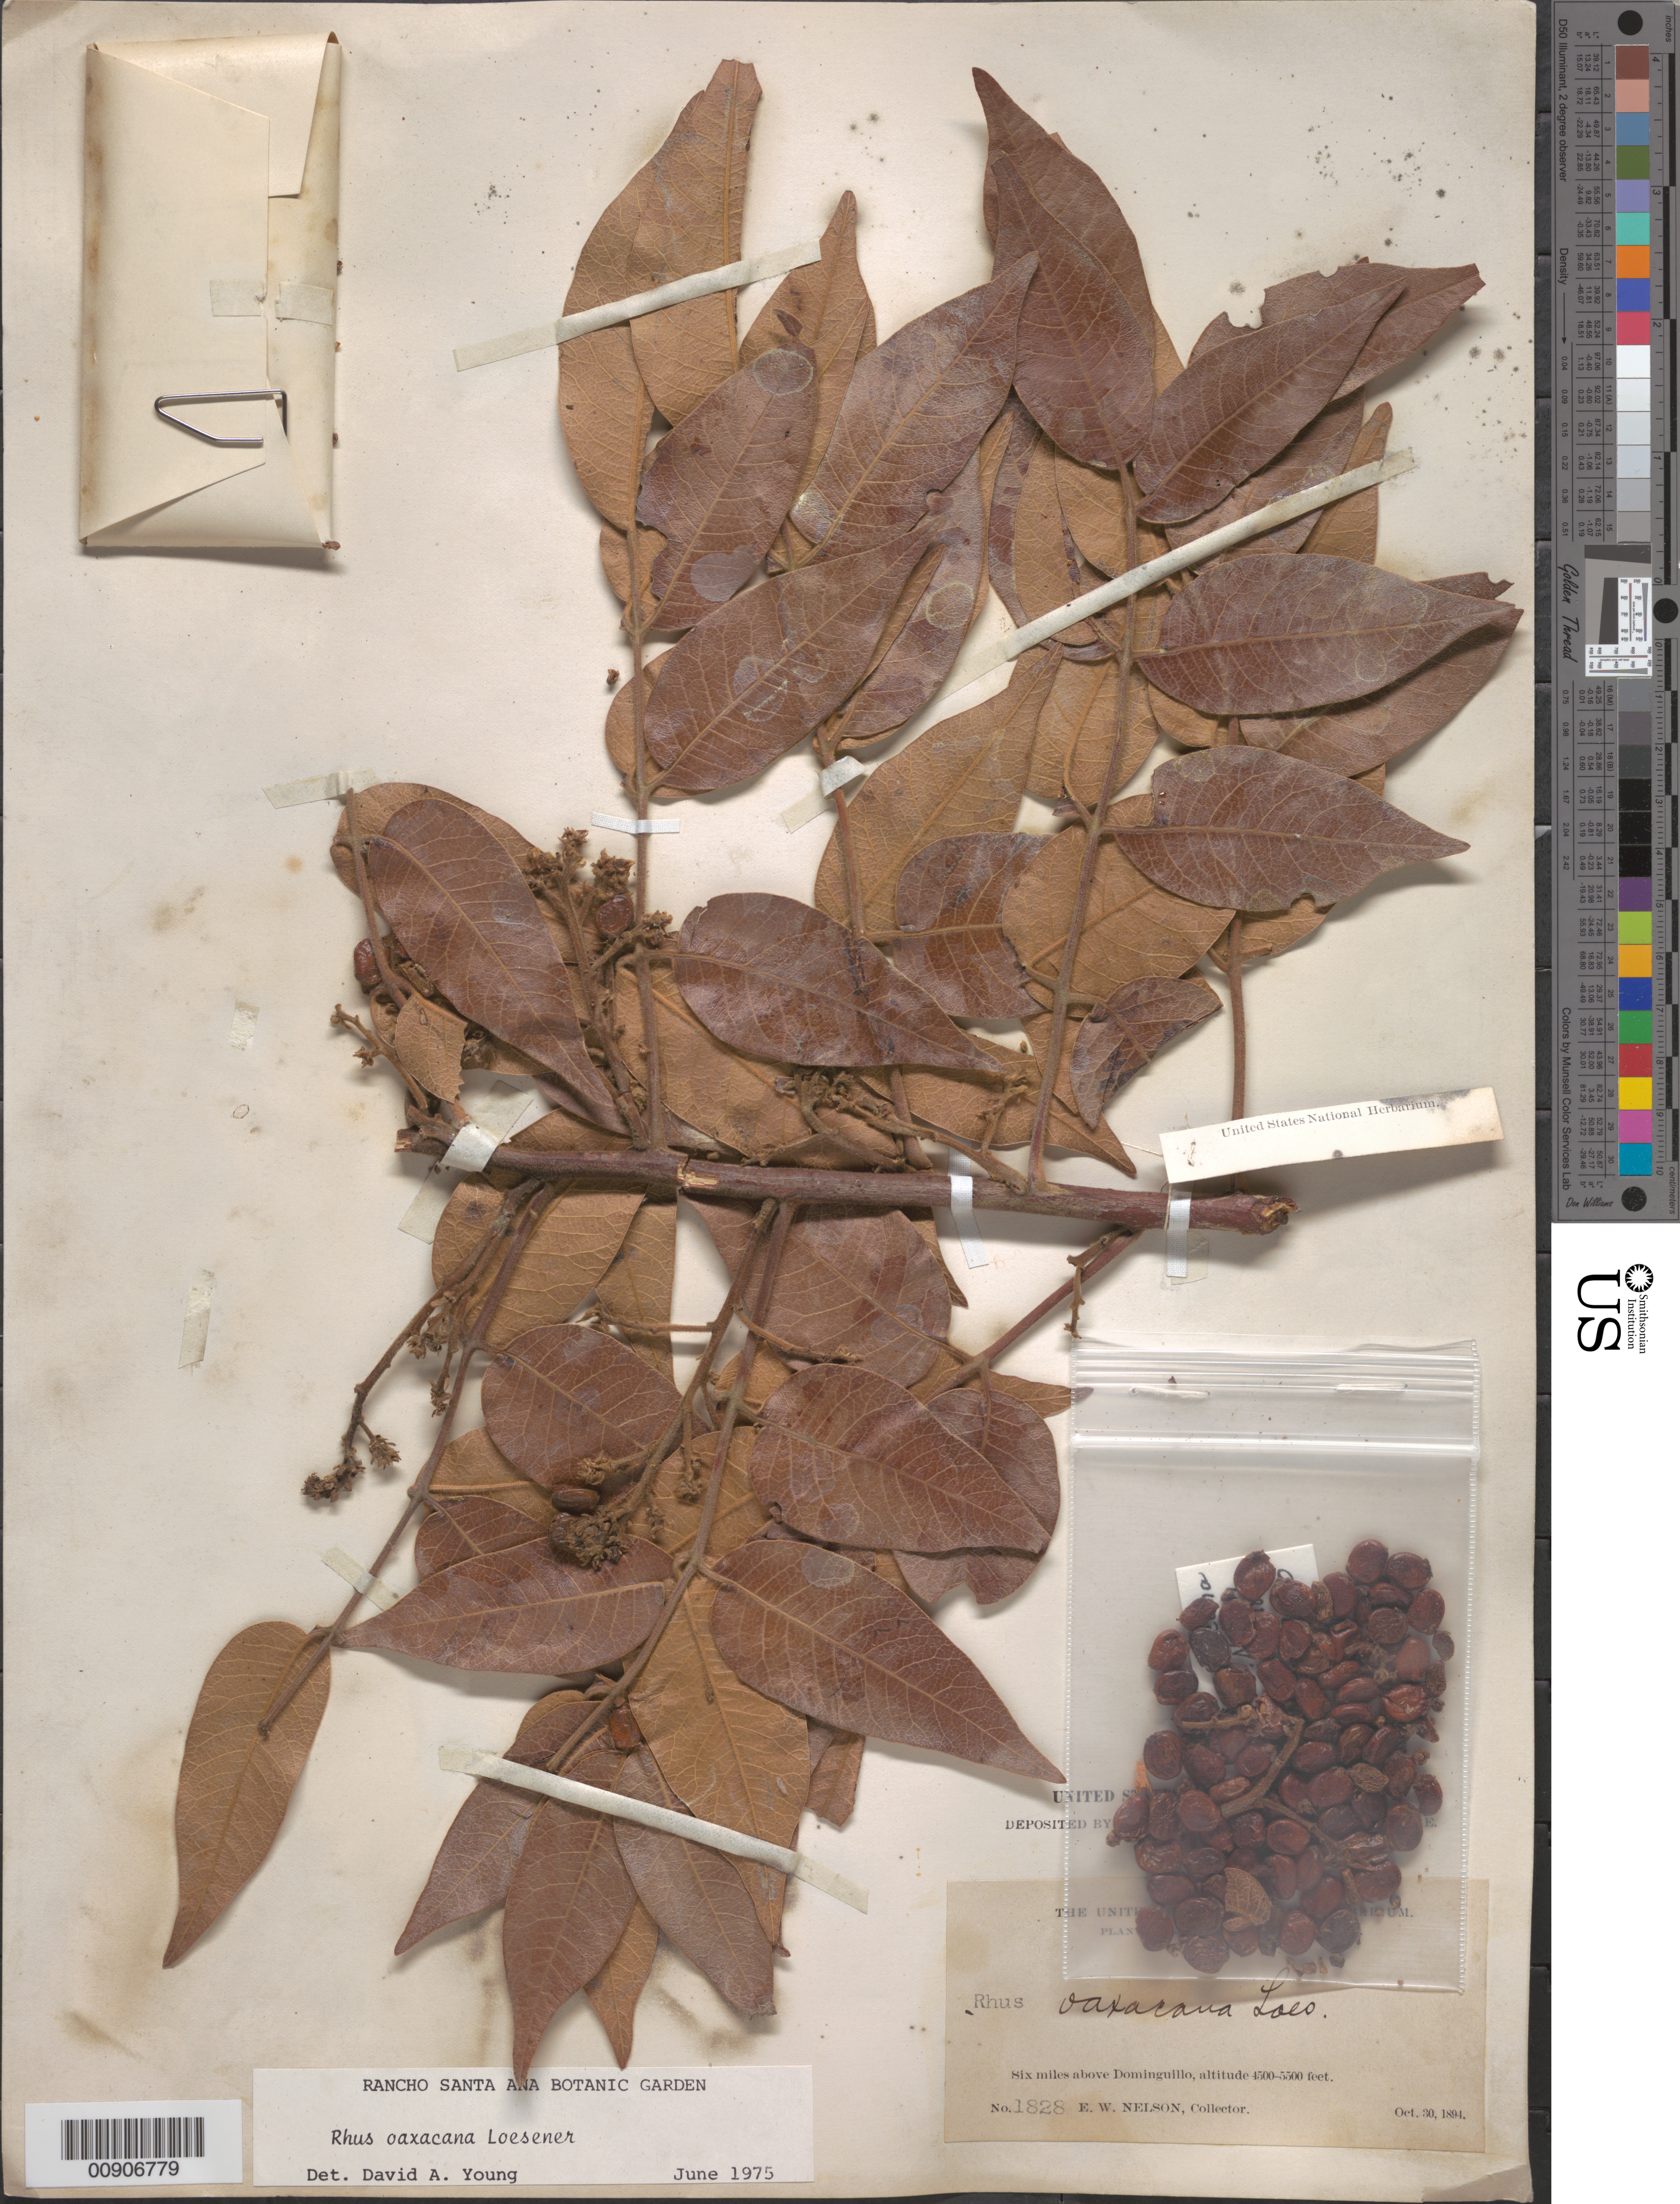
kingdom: Plantae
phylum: Tracheophyta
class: Magnoliopsida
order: Sapindales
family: Anacardiaceae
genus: Rhus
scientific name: Rhus oaxacana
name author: Loes.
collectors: E. W. Nelson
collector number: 1828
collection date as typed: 30 Oct 1894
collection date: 1894-10-30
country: Mexico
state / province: Oaxaca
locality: Oaxaca: Six miles above Dominguillo.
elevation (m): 1372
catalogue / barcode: US 842930